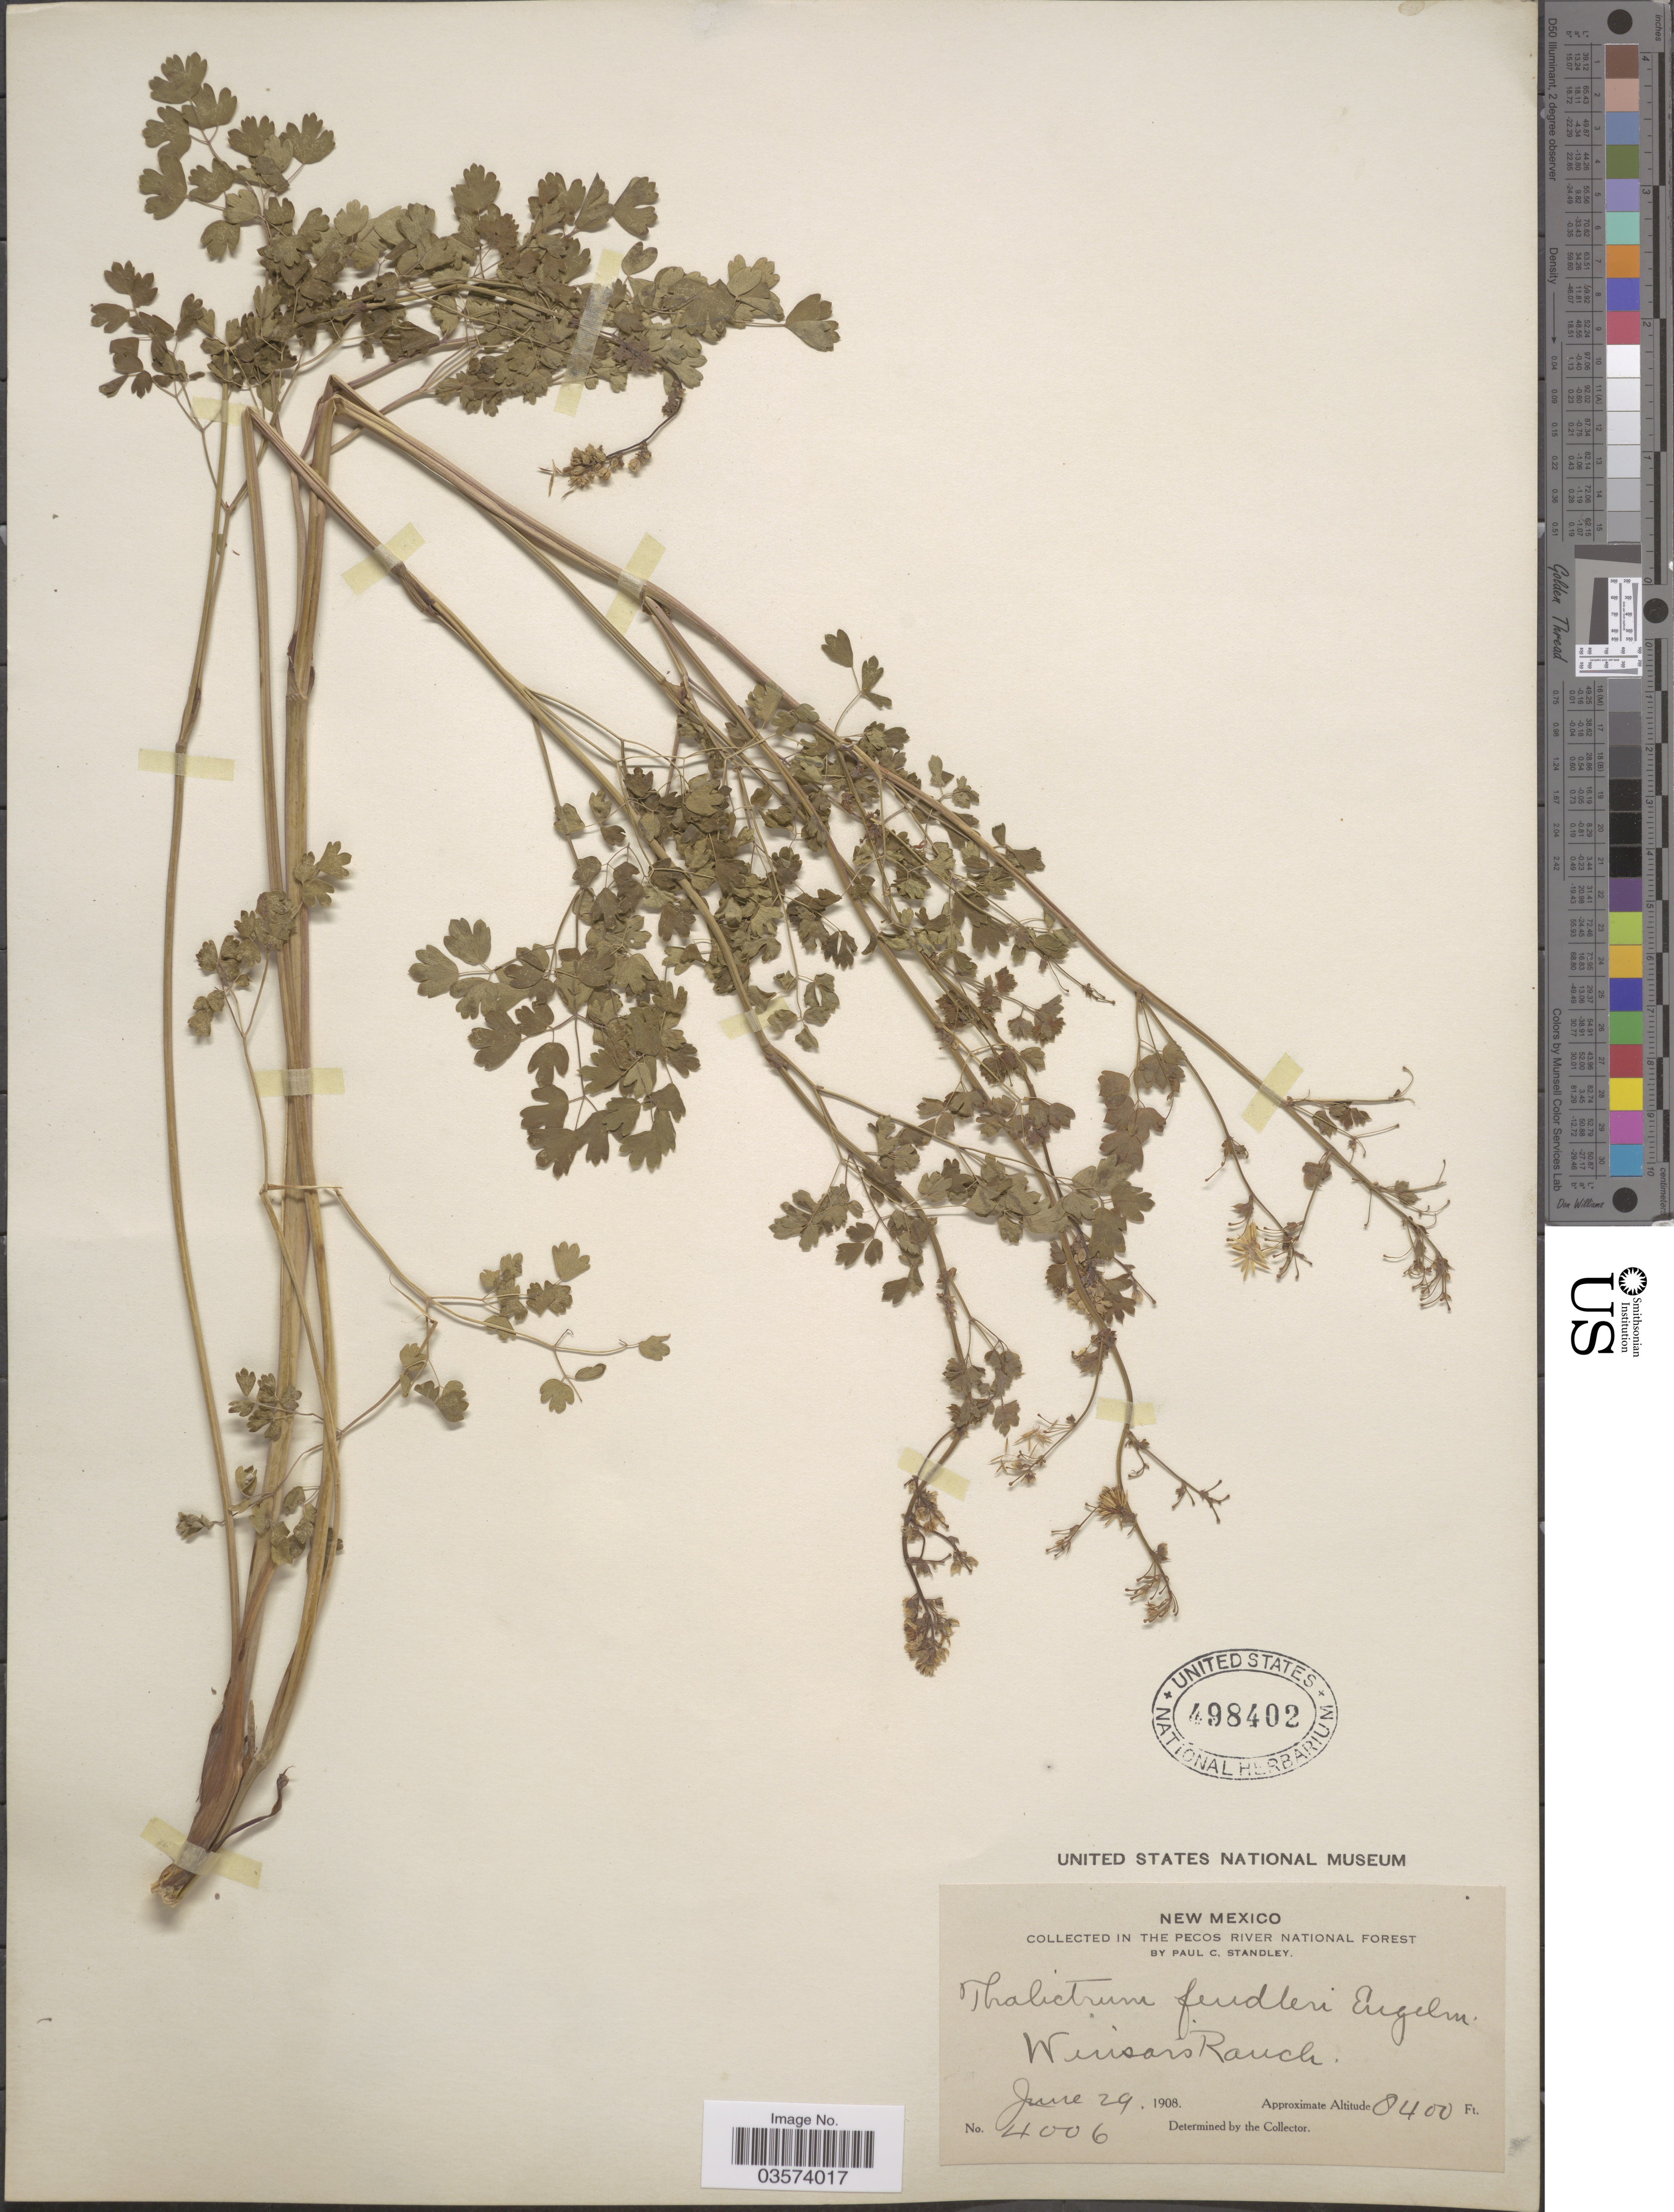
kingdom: Plantae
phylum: Tracheophyta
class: Magnoliopsida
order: Ranunculales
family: Ranunculaceae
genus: Thalictrum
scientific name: Thalictrum fendleri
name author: Engelm. ex A. Gray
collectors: P. C. Standley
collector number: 4006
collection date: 1908-06-29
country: United States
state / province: New Mexico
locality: In the Pecos River National Forest. Winsor's Ranch.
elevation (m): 2560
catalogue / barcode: US 498402